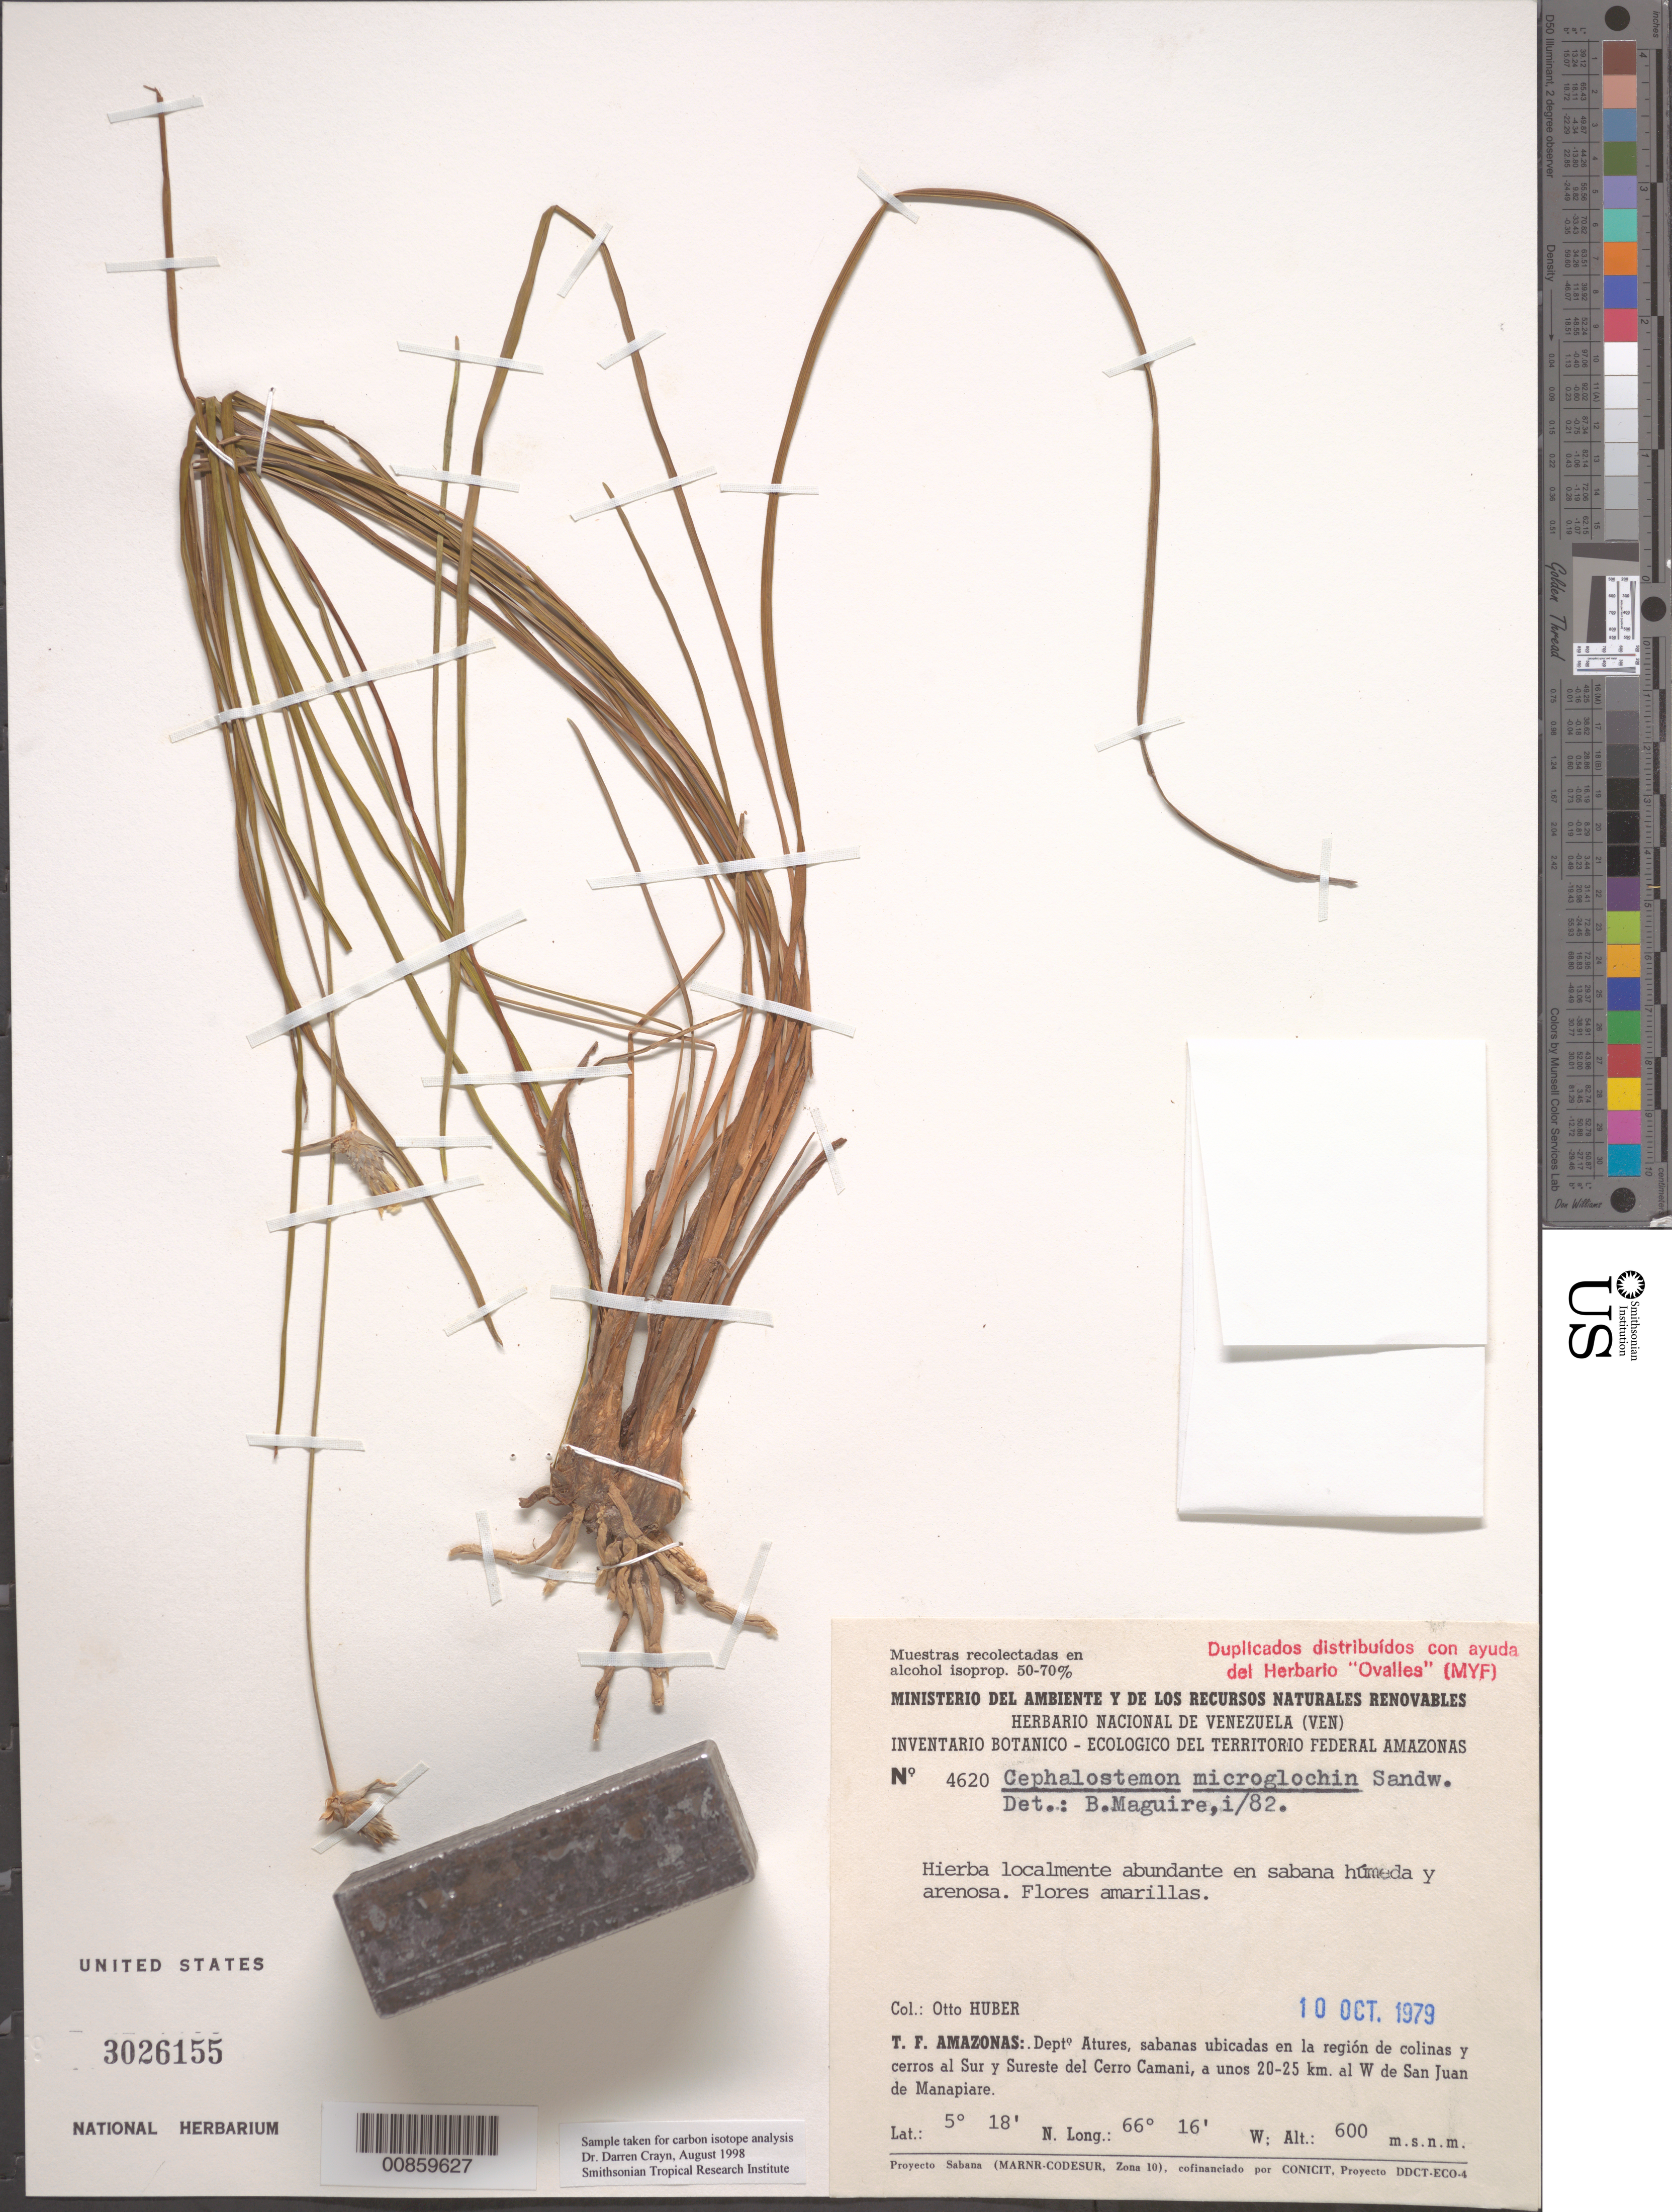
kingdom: Plantae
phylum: Tracheophyta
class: Liliopsida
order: Poales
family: Rapateaceae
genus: Cephalostemon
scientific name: Cephalostemon microglochin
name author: Sandwith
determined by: Maguire, Bassett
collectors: O. Huber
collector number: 4620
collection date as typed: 10-Oct-79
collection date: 1979-10-10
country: Venezuela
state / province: Amazonas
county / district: Atures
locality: Cerro Camani, S & SE del cerro, 20-25 km W de San Juan de Manapiare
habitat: Sabanas ubicadas en la region de colinas y cerros; sabana húmeda y arenosa.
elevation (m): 600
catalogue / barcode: US 3026155